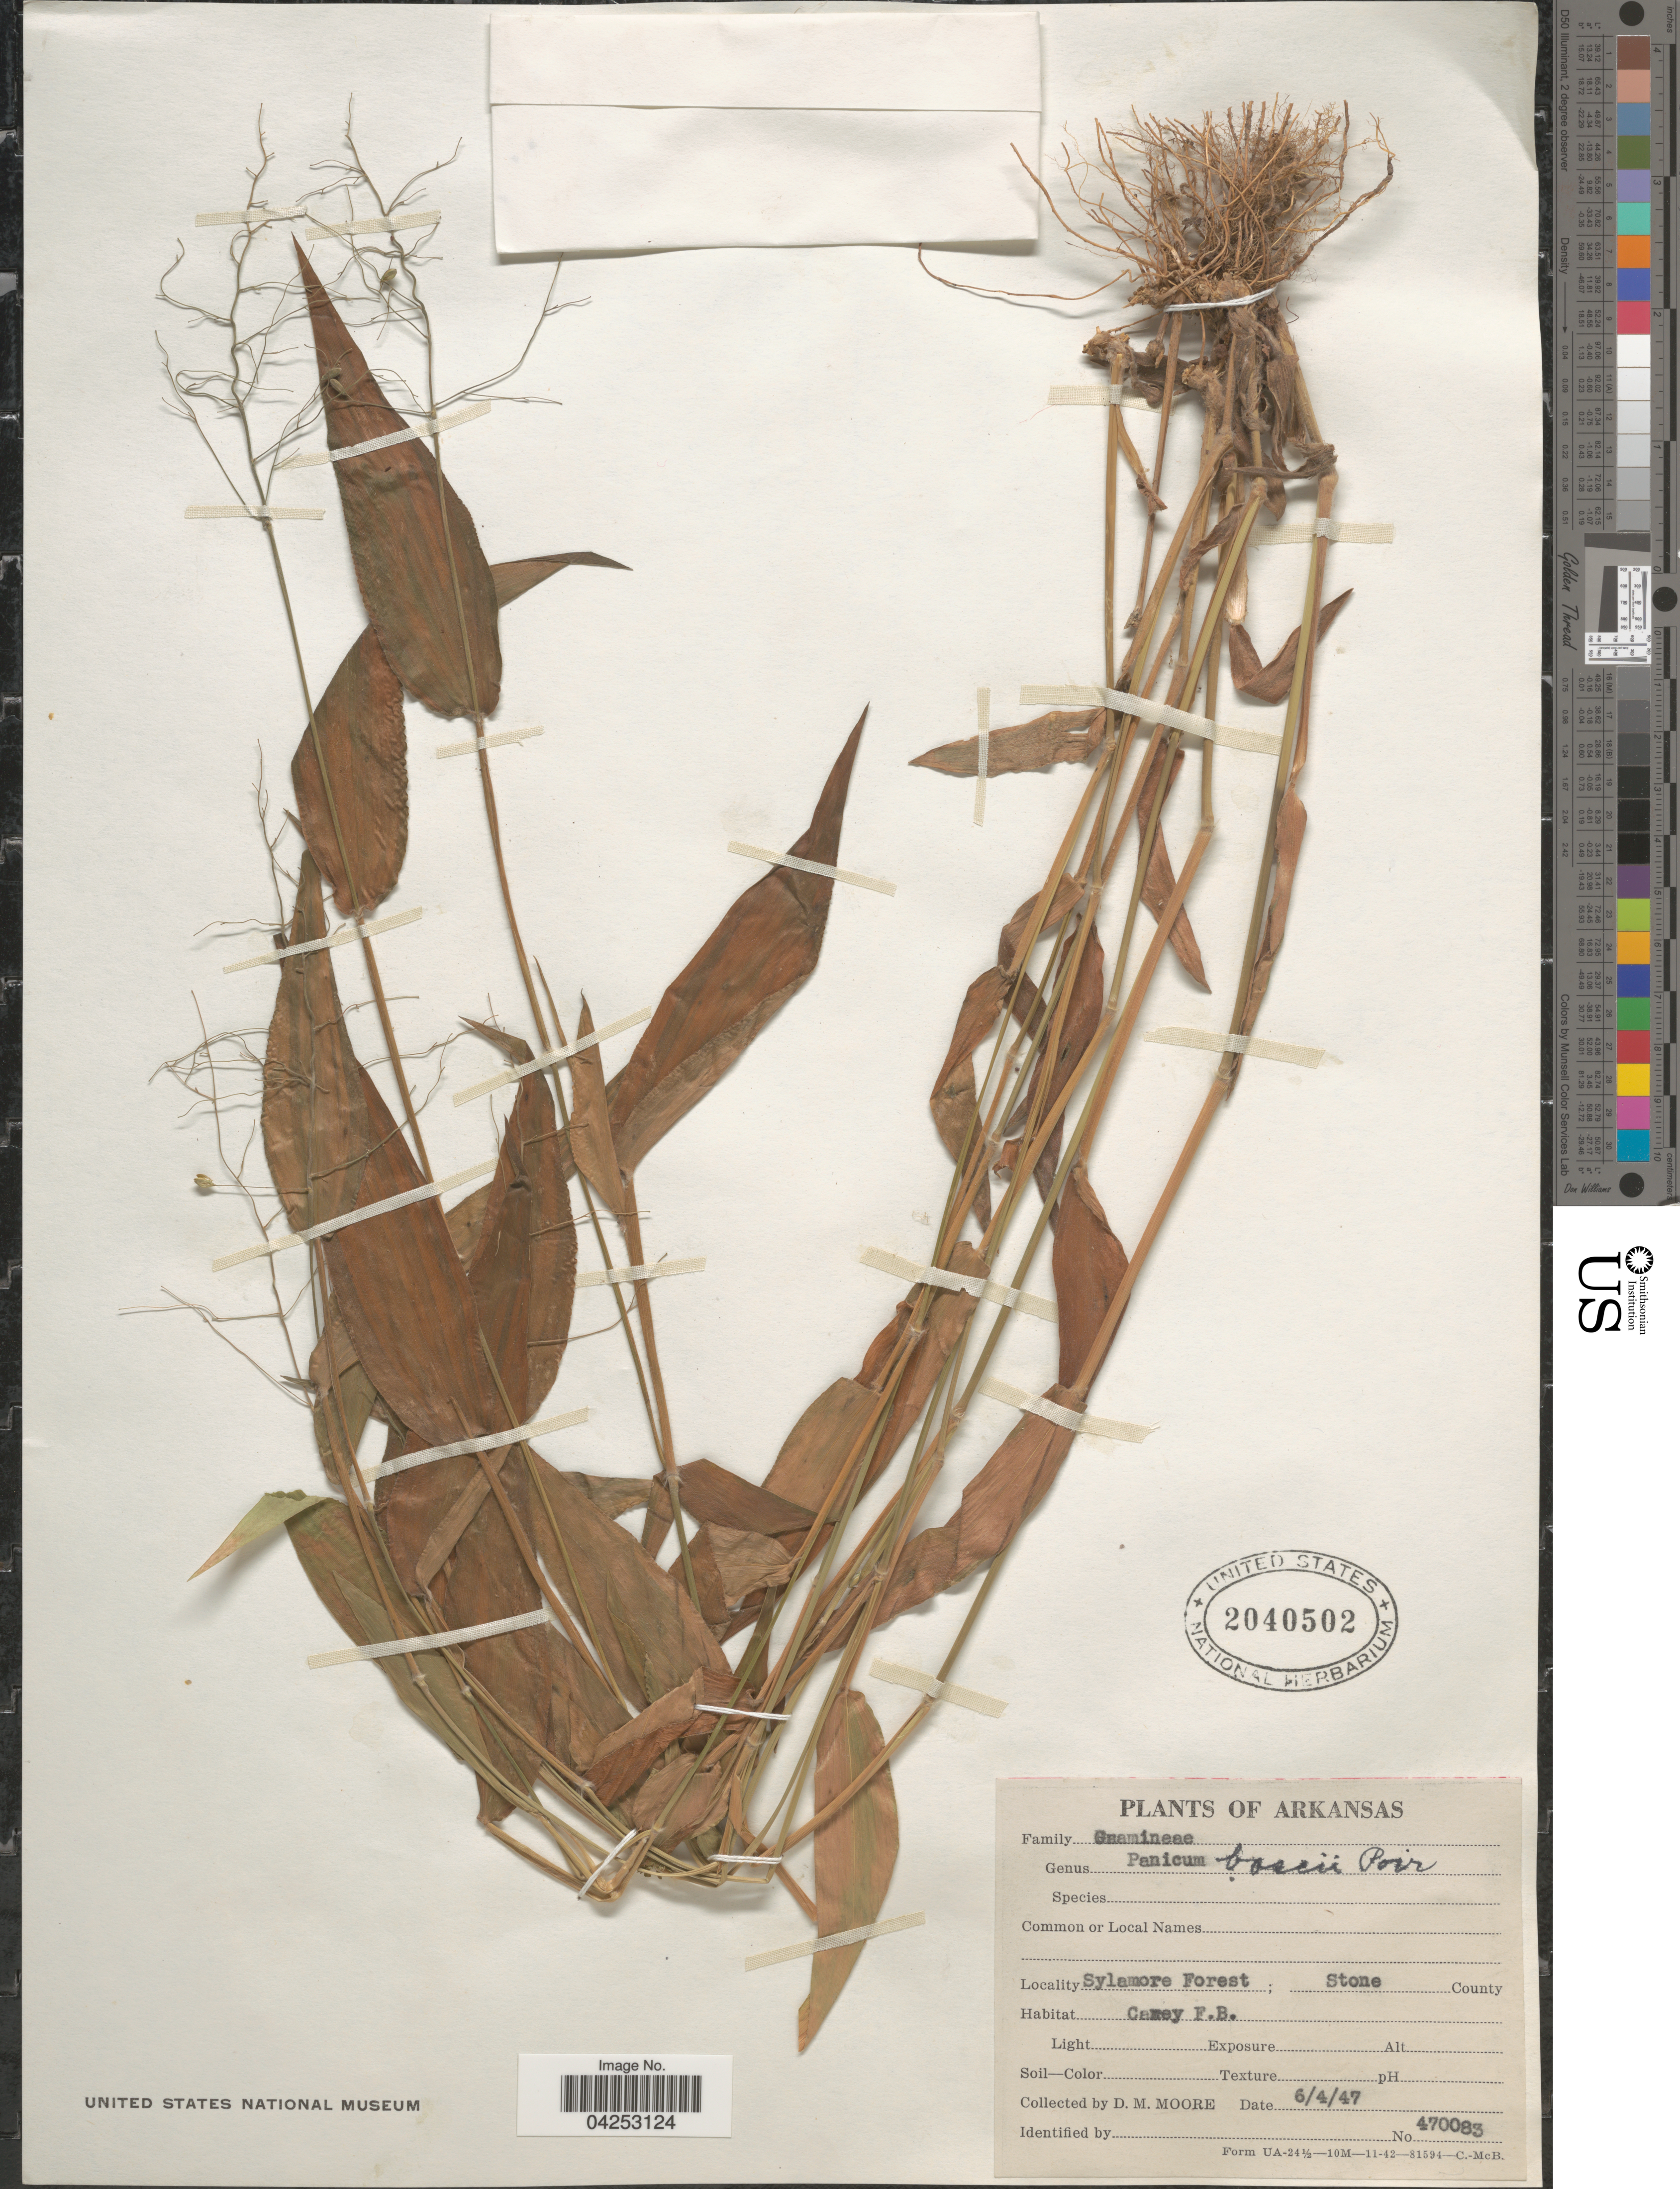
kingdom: Plantae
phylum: Tracheophyta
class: Liliopsida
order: Poales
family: Poaceae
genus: Dichanthelium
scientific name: Dichanthelium boscii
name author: (Poir.) Gould & C.A. Clark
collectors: D. Moore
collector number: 470083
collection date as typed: Transcribed d/m/y: 4/6/47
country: United States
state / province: Arkansas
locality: Sylamore Forest; Stone County. Camey F.B.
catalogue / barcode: US 2040502